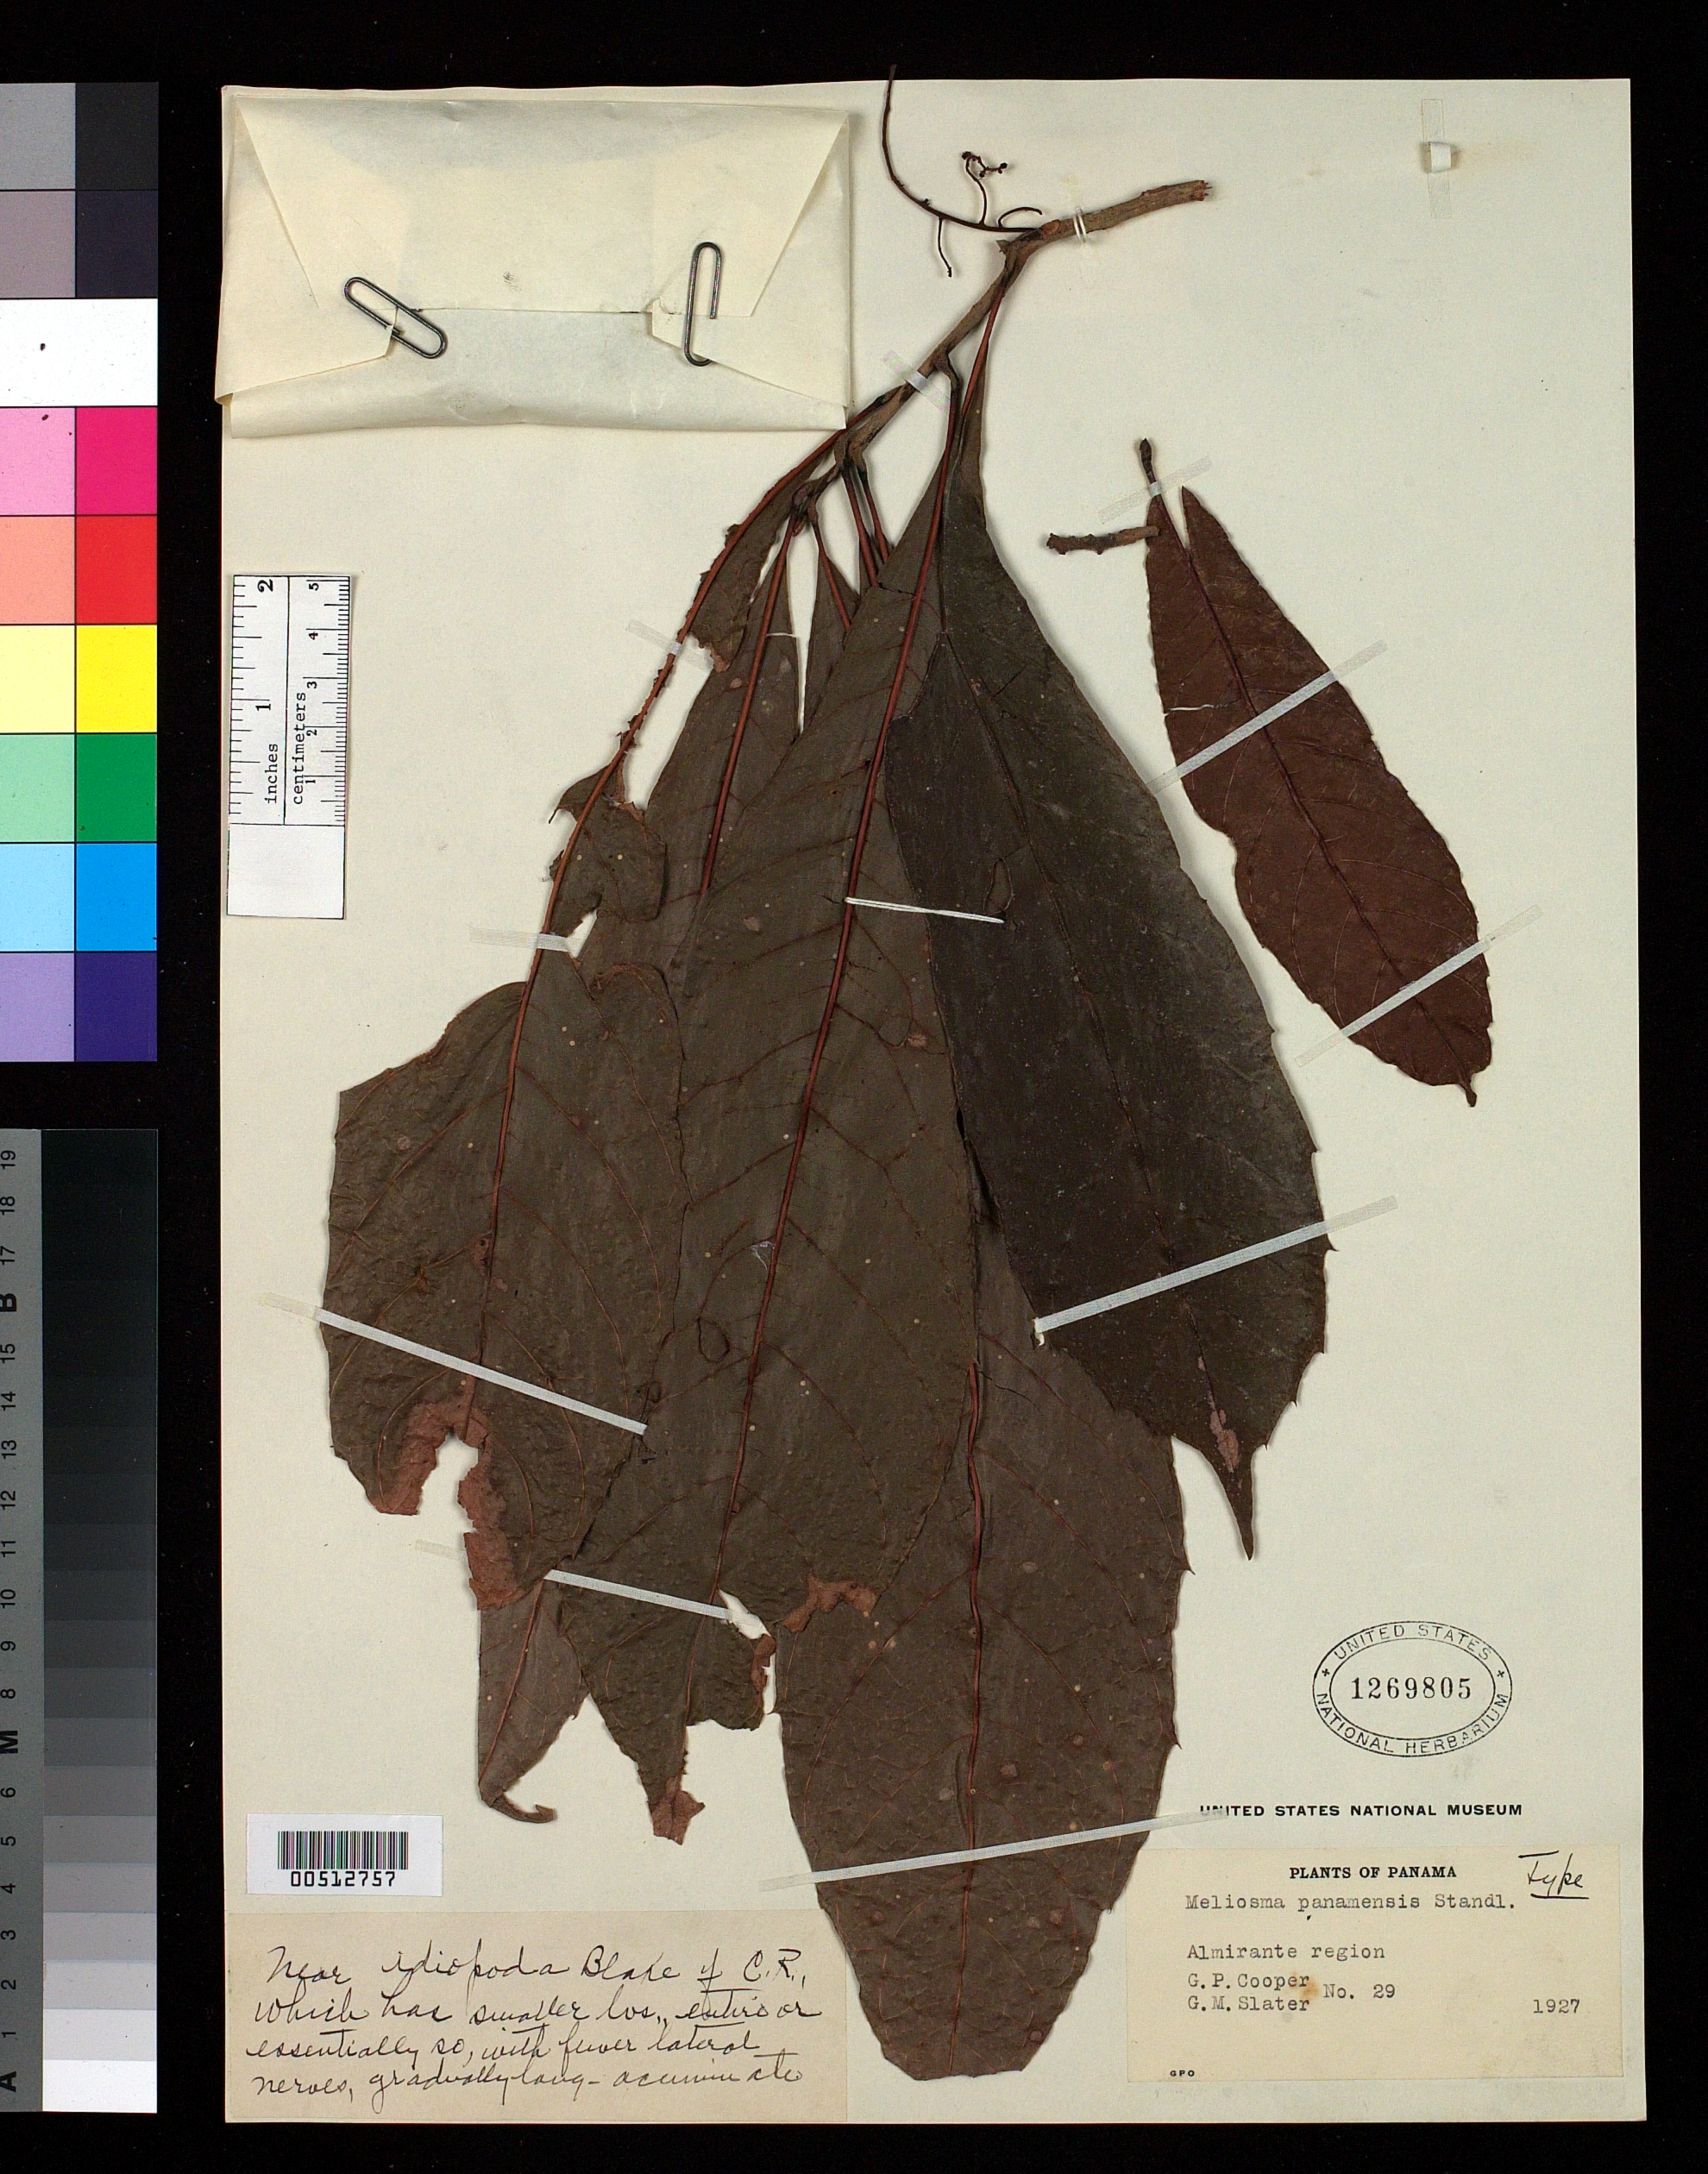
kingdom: Plantae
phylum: Tracheophyta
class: Magnoliopsida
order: Proteales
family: Sabiaceae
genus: Meliosma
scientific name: Meliosma panamensis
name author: Standl.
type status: Holotype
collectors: G. Cooper & G. Slater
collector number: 29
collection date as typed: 1927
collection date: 1927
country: Panama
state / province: Bocas del Toro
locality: Almirante region.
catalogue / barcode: US 1269805